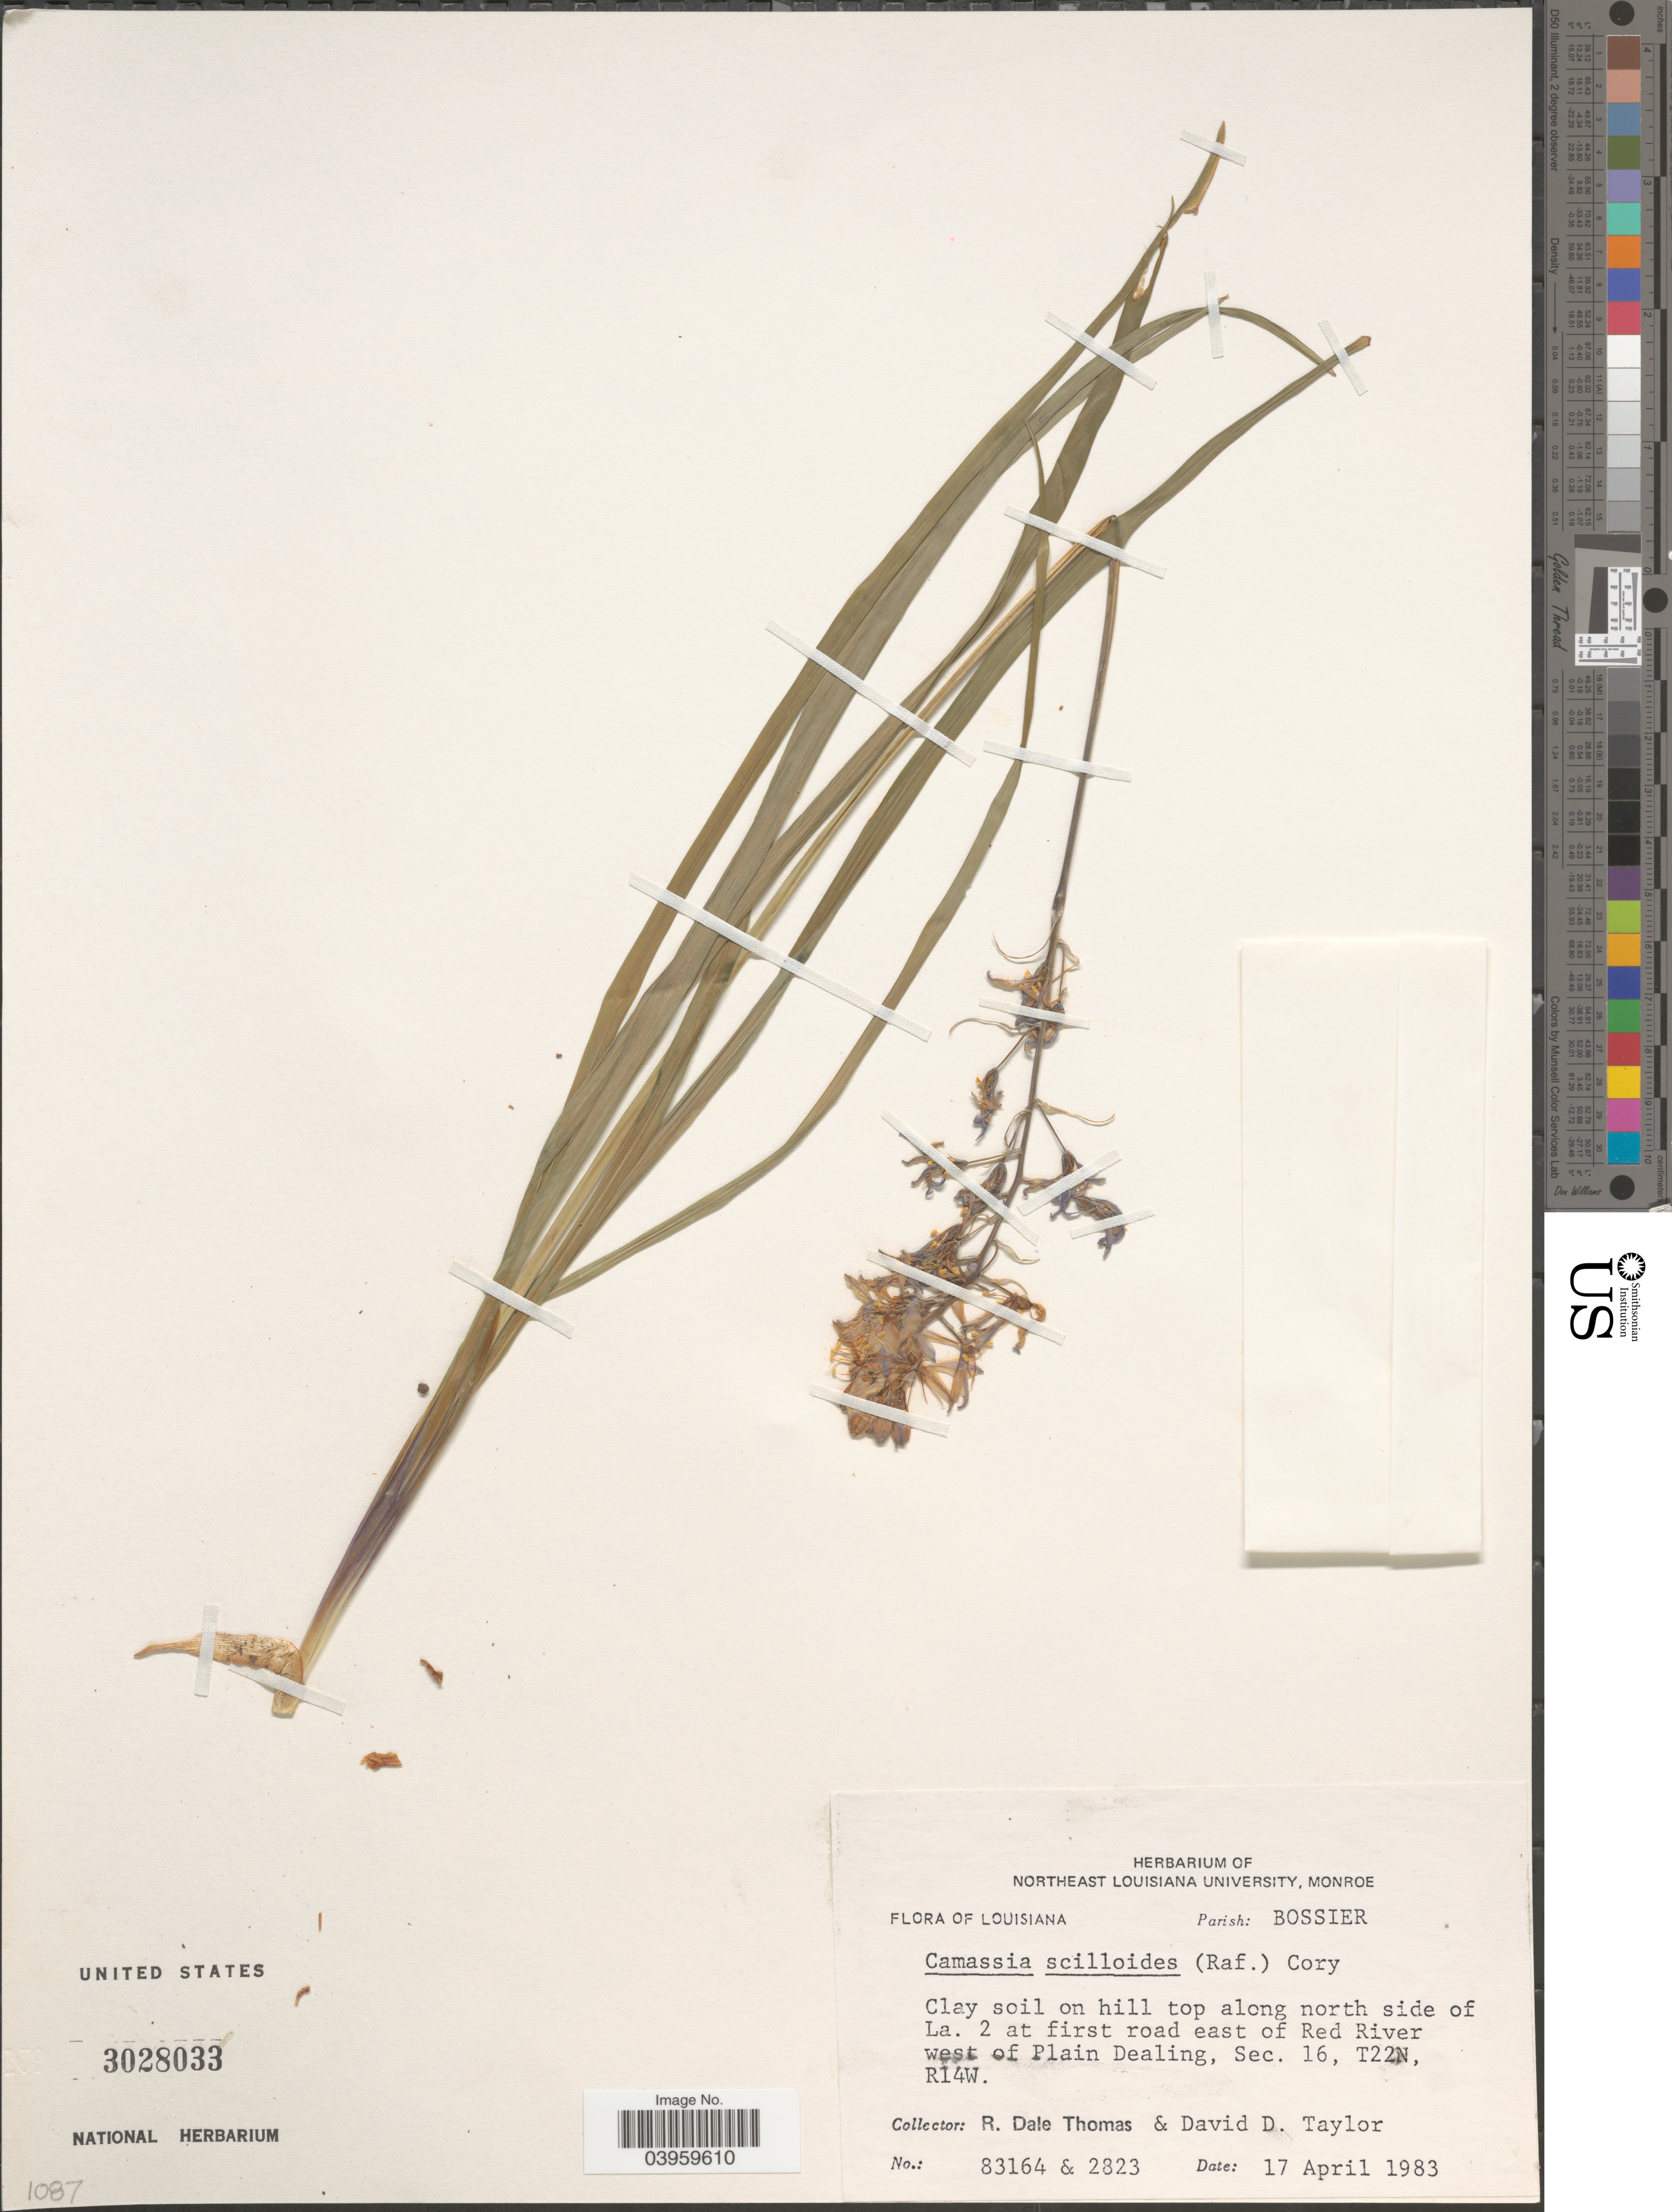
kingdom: Plantae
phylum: Tracheophyta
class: Liliopsida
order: Asparagales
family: Asparagaceae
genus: Camassia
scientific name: Camassia scilloides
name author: (Raf.) Cory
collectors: R. Thomas & D. Taylor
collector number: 83164 & 2823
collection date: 1983-04-17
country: United States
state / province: Louisiana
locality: Parish: Bossier. Clay soil on hill top along north side of La. 2 at first road east of Red River west of Plain Dealing, Sec. 16, T22N, R14W.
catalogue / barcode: US 3028033